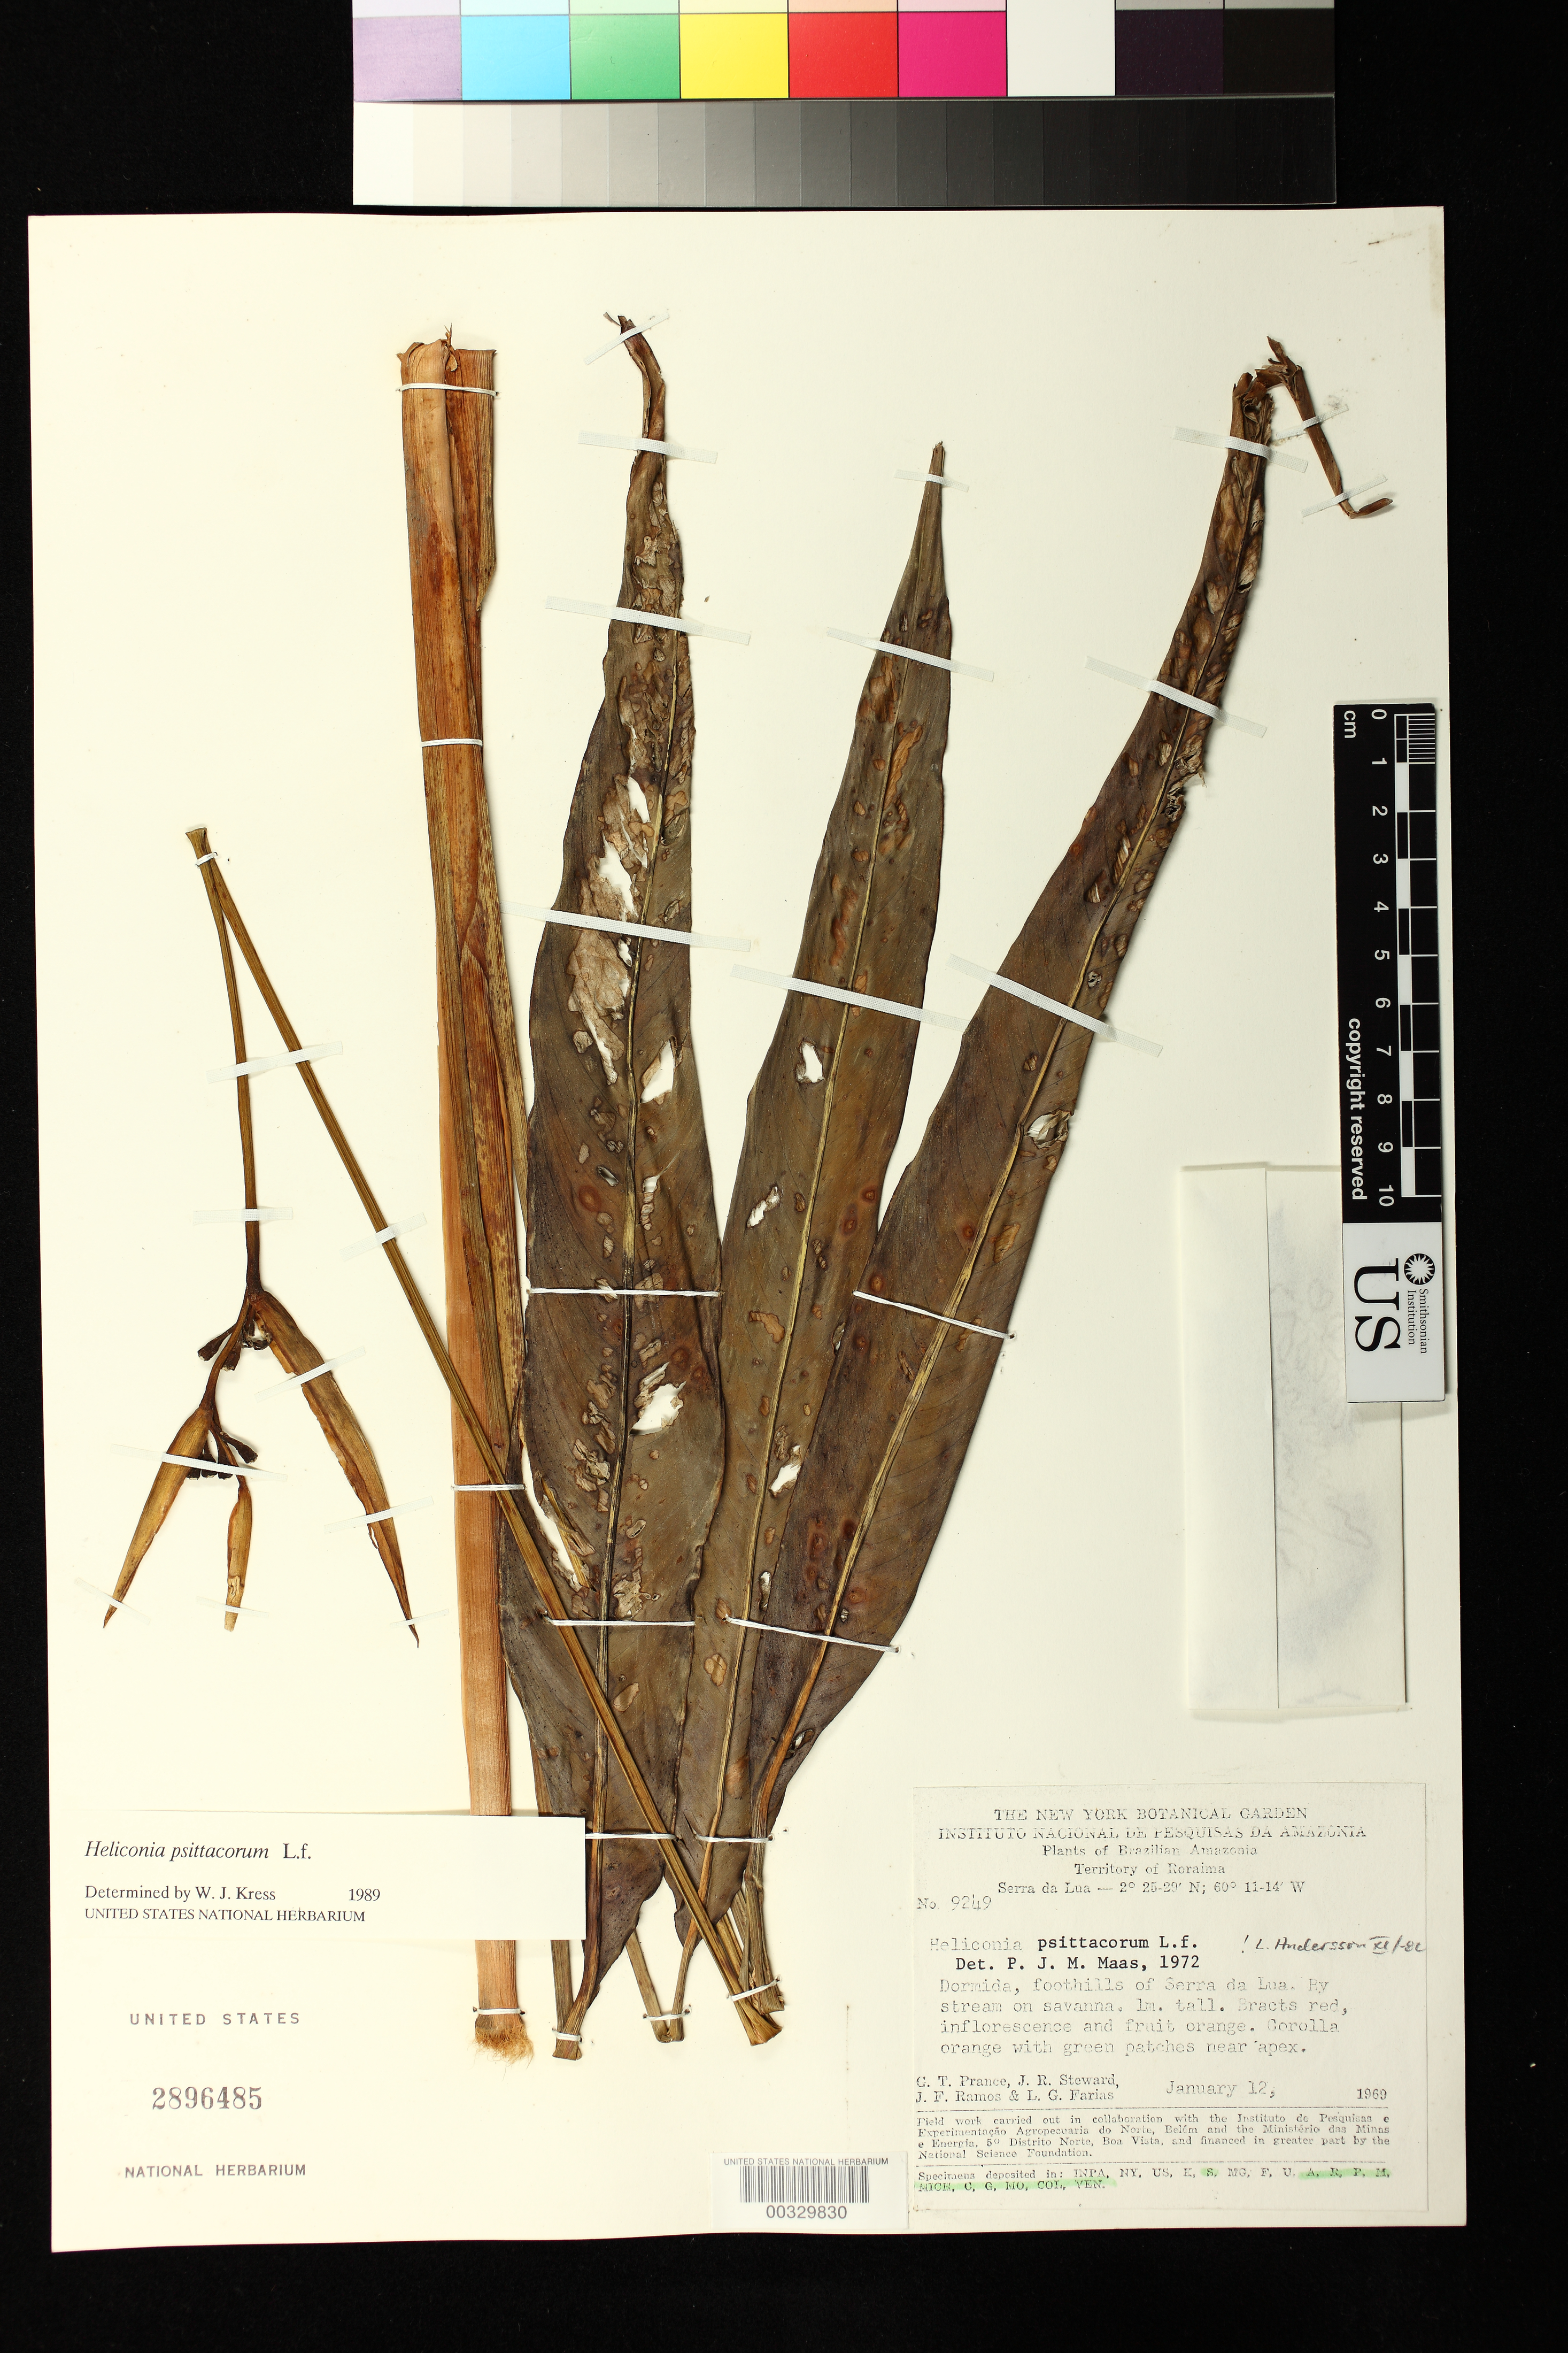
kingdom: Plantae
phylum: Tracheophyta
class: Liliopsida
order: Zingiberales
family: Heliconiaceae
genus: Heliconia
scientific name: Heliconia psittacorum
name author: L. f.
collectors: G. T. Prance, J. R. Steward, J. F. Ramos & L. G. Farias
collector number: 9249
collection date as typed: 12 Jan 1969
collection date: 1969-01-12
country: Brazil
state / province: Roraima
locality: Serra da lua, dormida, foothills of serra la lua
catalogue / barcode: US 2896485